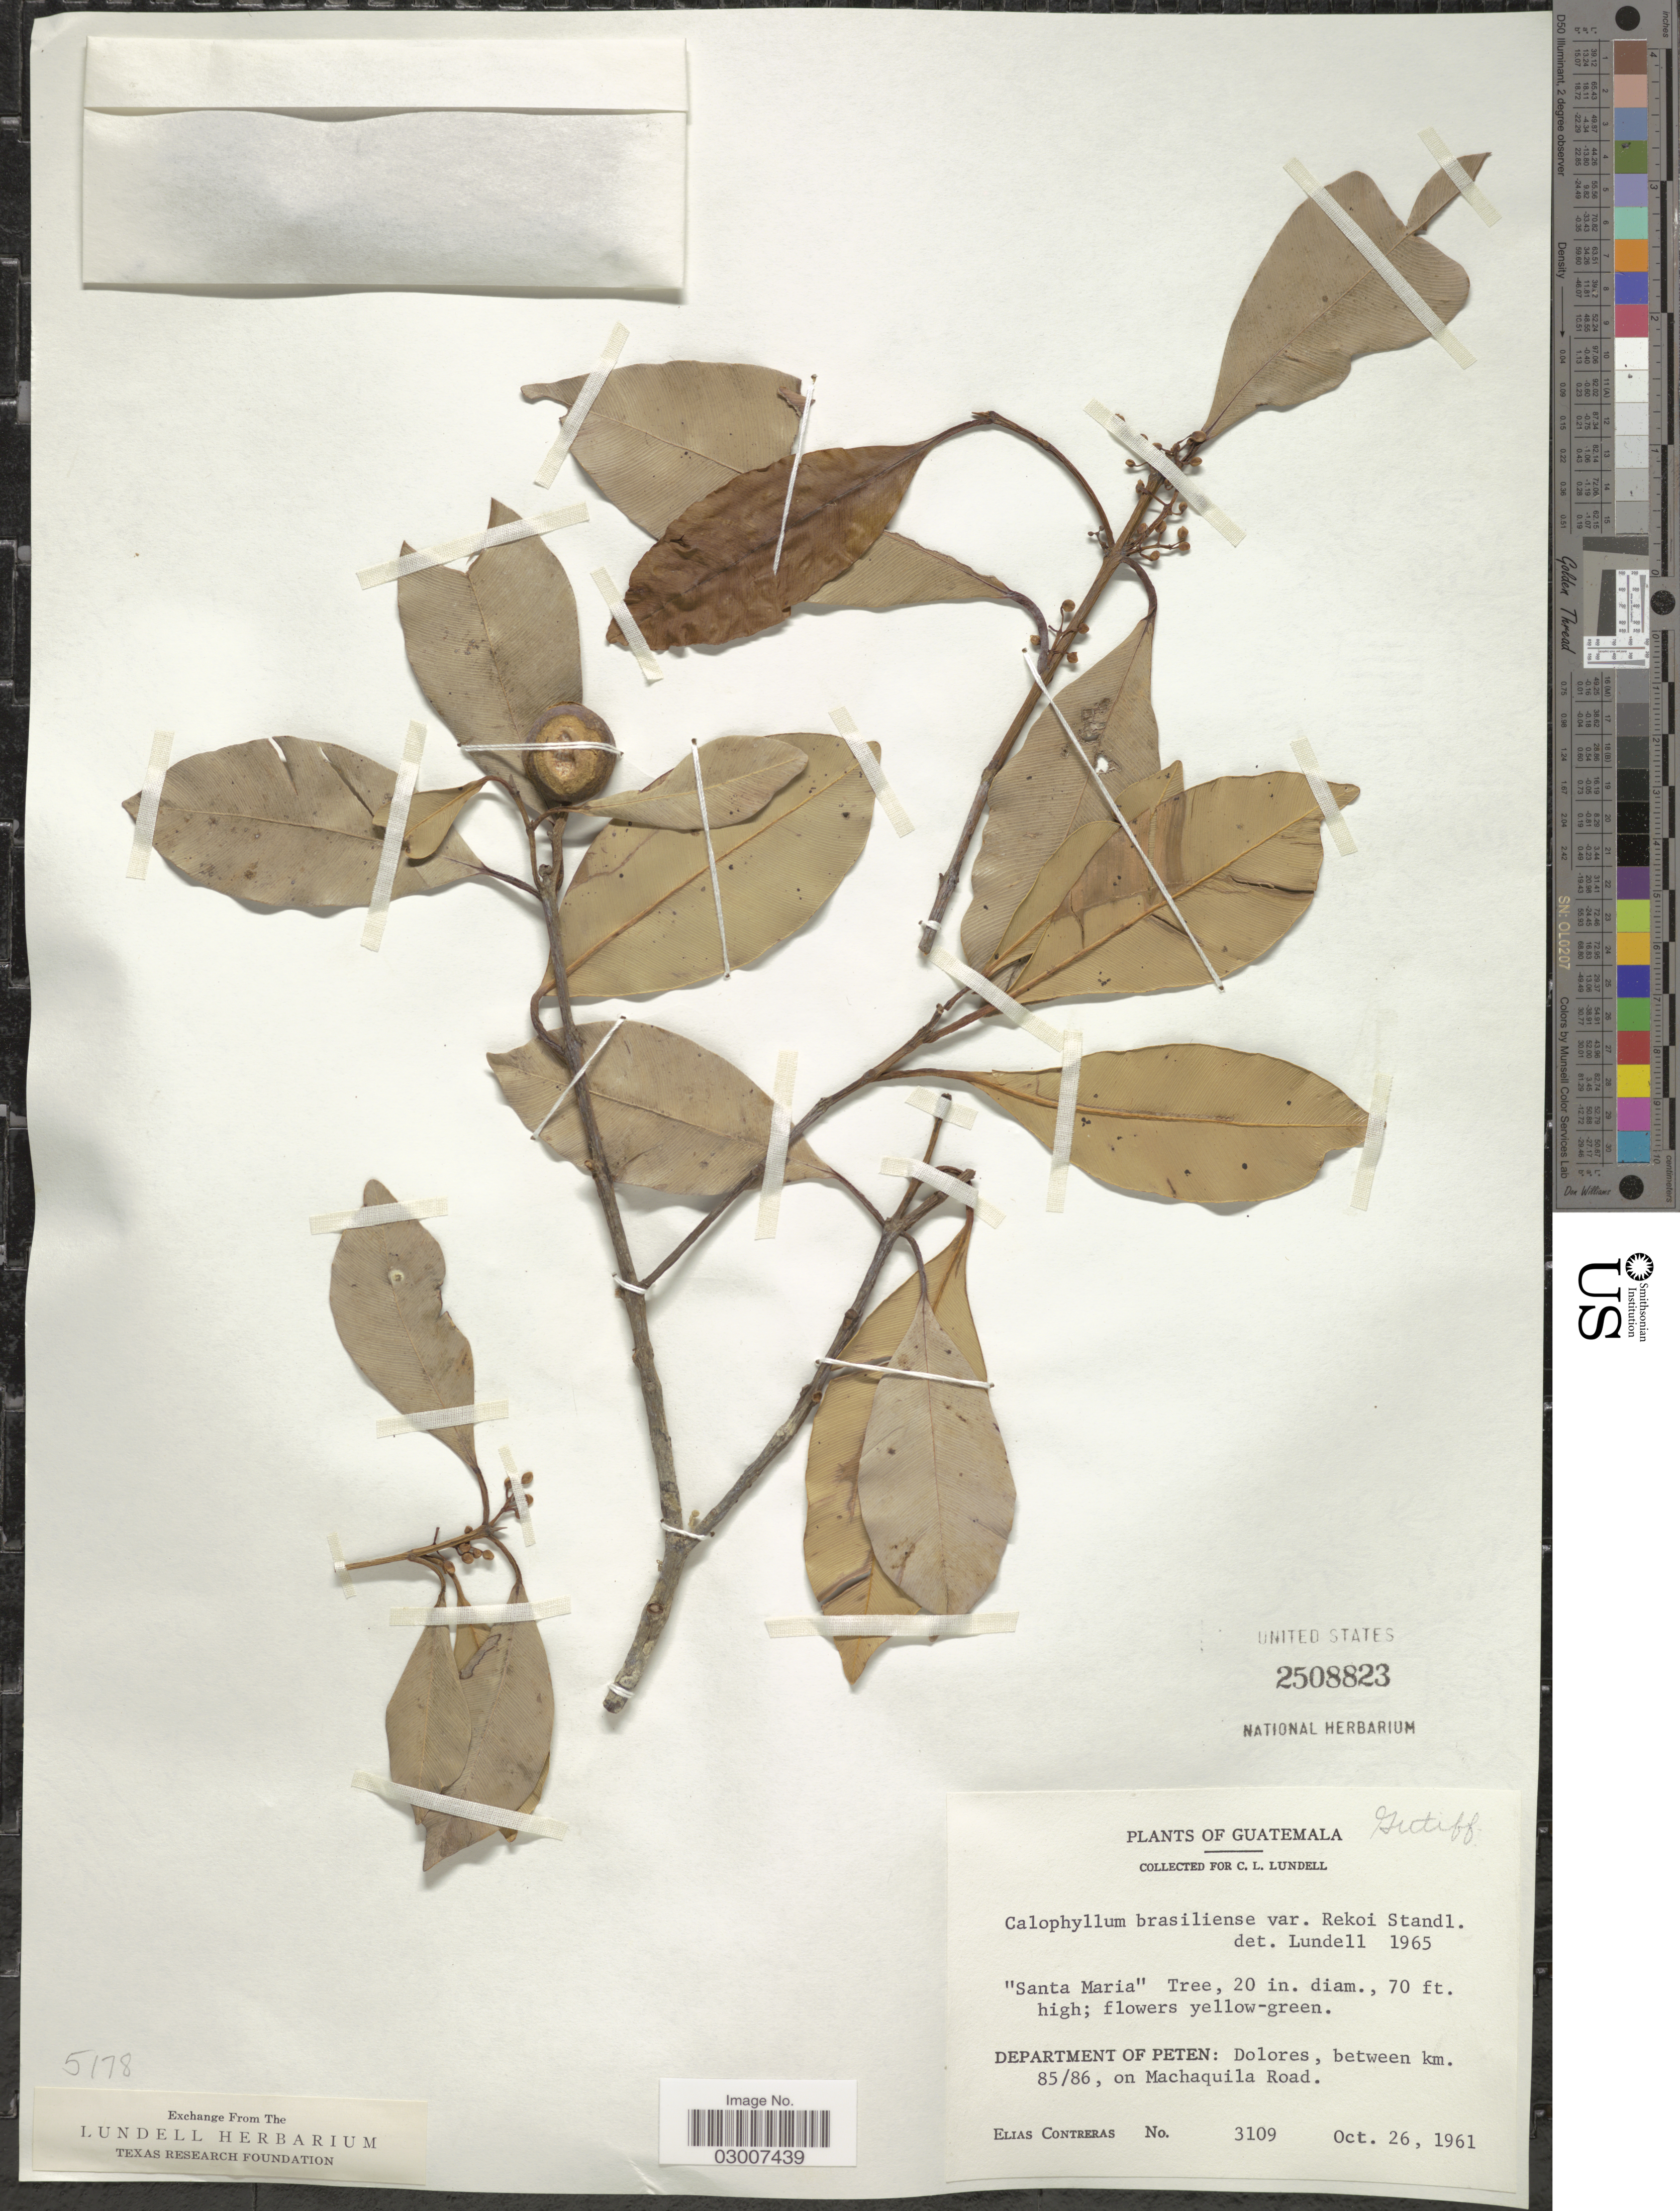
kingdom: Plantae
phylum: Tracheophyta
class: Magnoliopsida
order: Malpighiales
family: Calophyllaceae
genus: Calophyllum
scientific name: Calophyllum brasiliense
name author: Cambess.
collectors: E. Contreras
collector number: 3109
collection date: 1961-10-26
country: Guatemala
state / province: El Petén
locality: Department of Peten: Dolores, between km. 85/86, on Machaquila Road.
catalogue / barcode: US 2508823